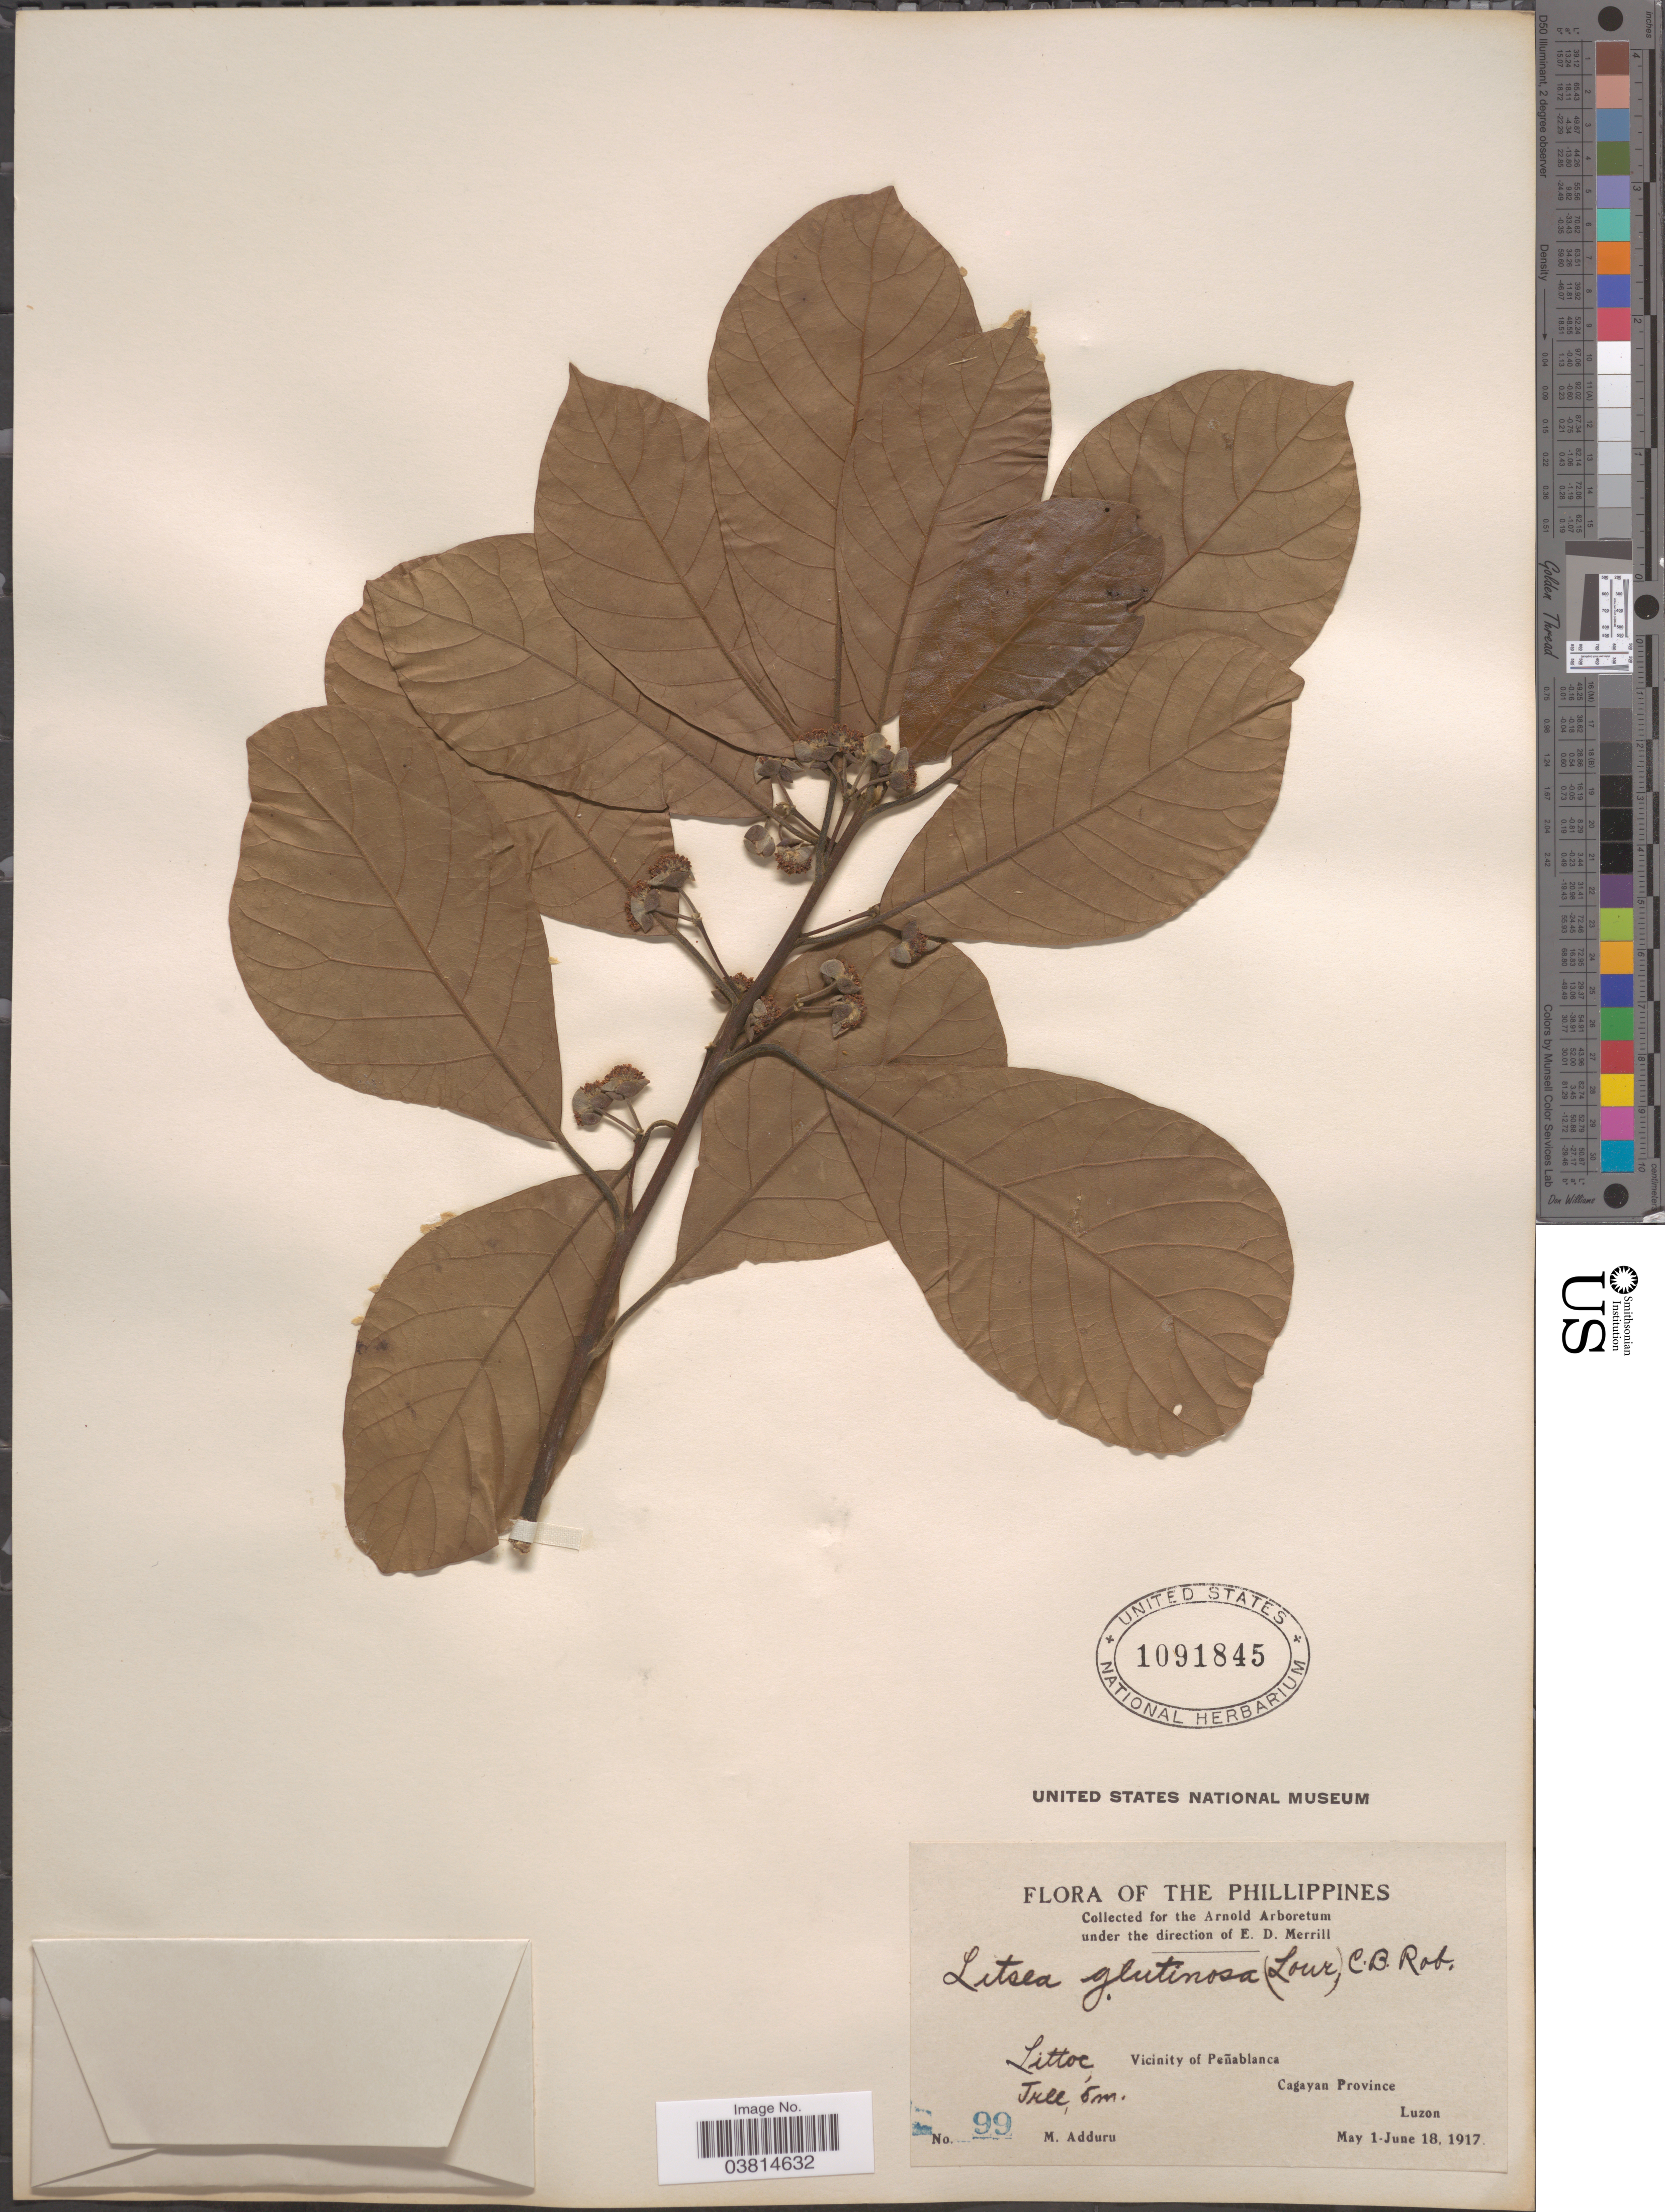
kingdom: Plantae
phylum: Tracheophyta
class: Magnoliopsida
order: Laurales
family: Lauraceae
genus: Litsea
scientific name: Litsea glutinosa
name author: (Lour.) C.B. Rob.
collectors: M. Adduru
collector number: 99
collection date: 1917-05-01/1917-06-18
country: Philippines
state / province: Cagayan Valley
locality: Littoc, Vicinity of Peñablanca. Cagayan Province. Luzon.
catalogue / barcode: US 1091845